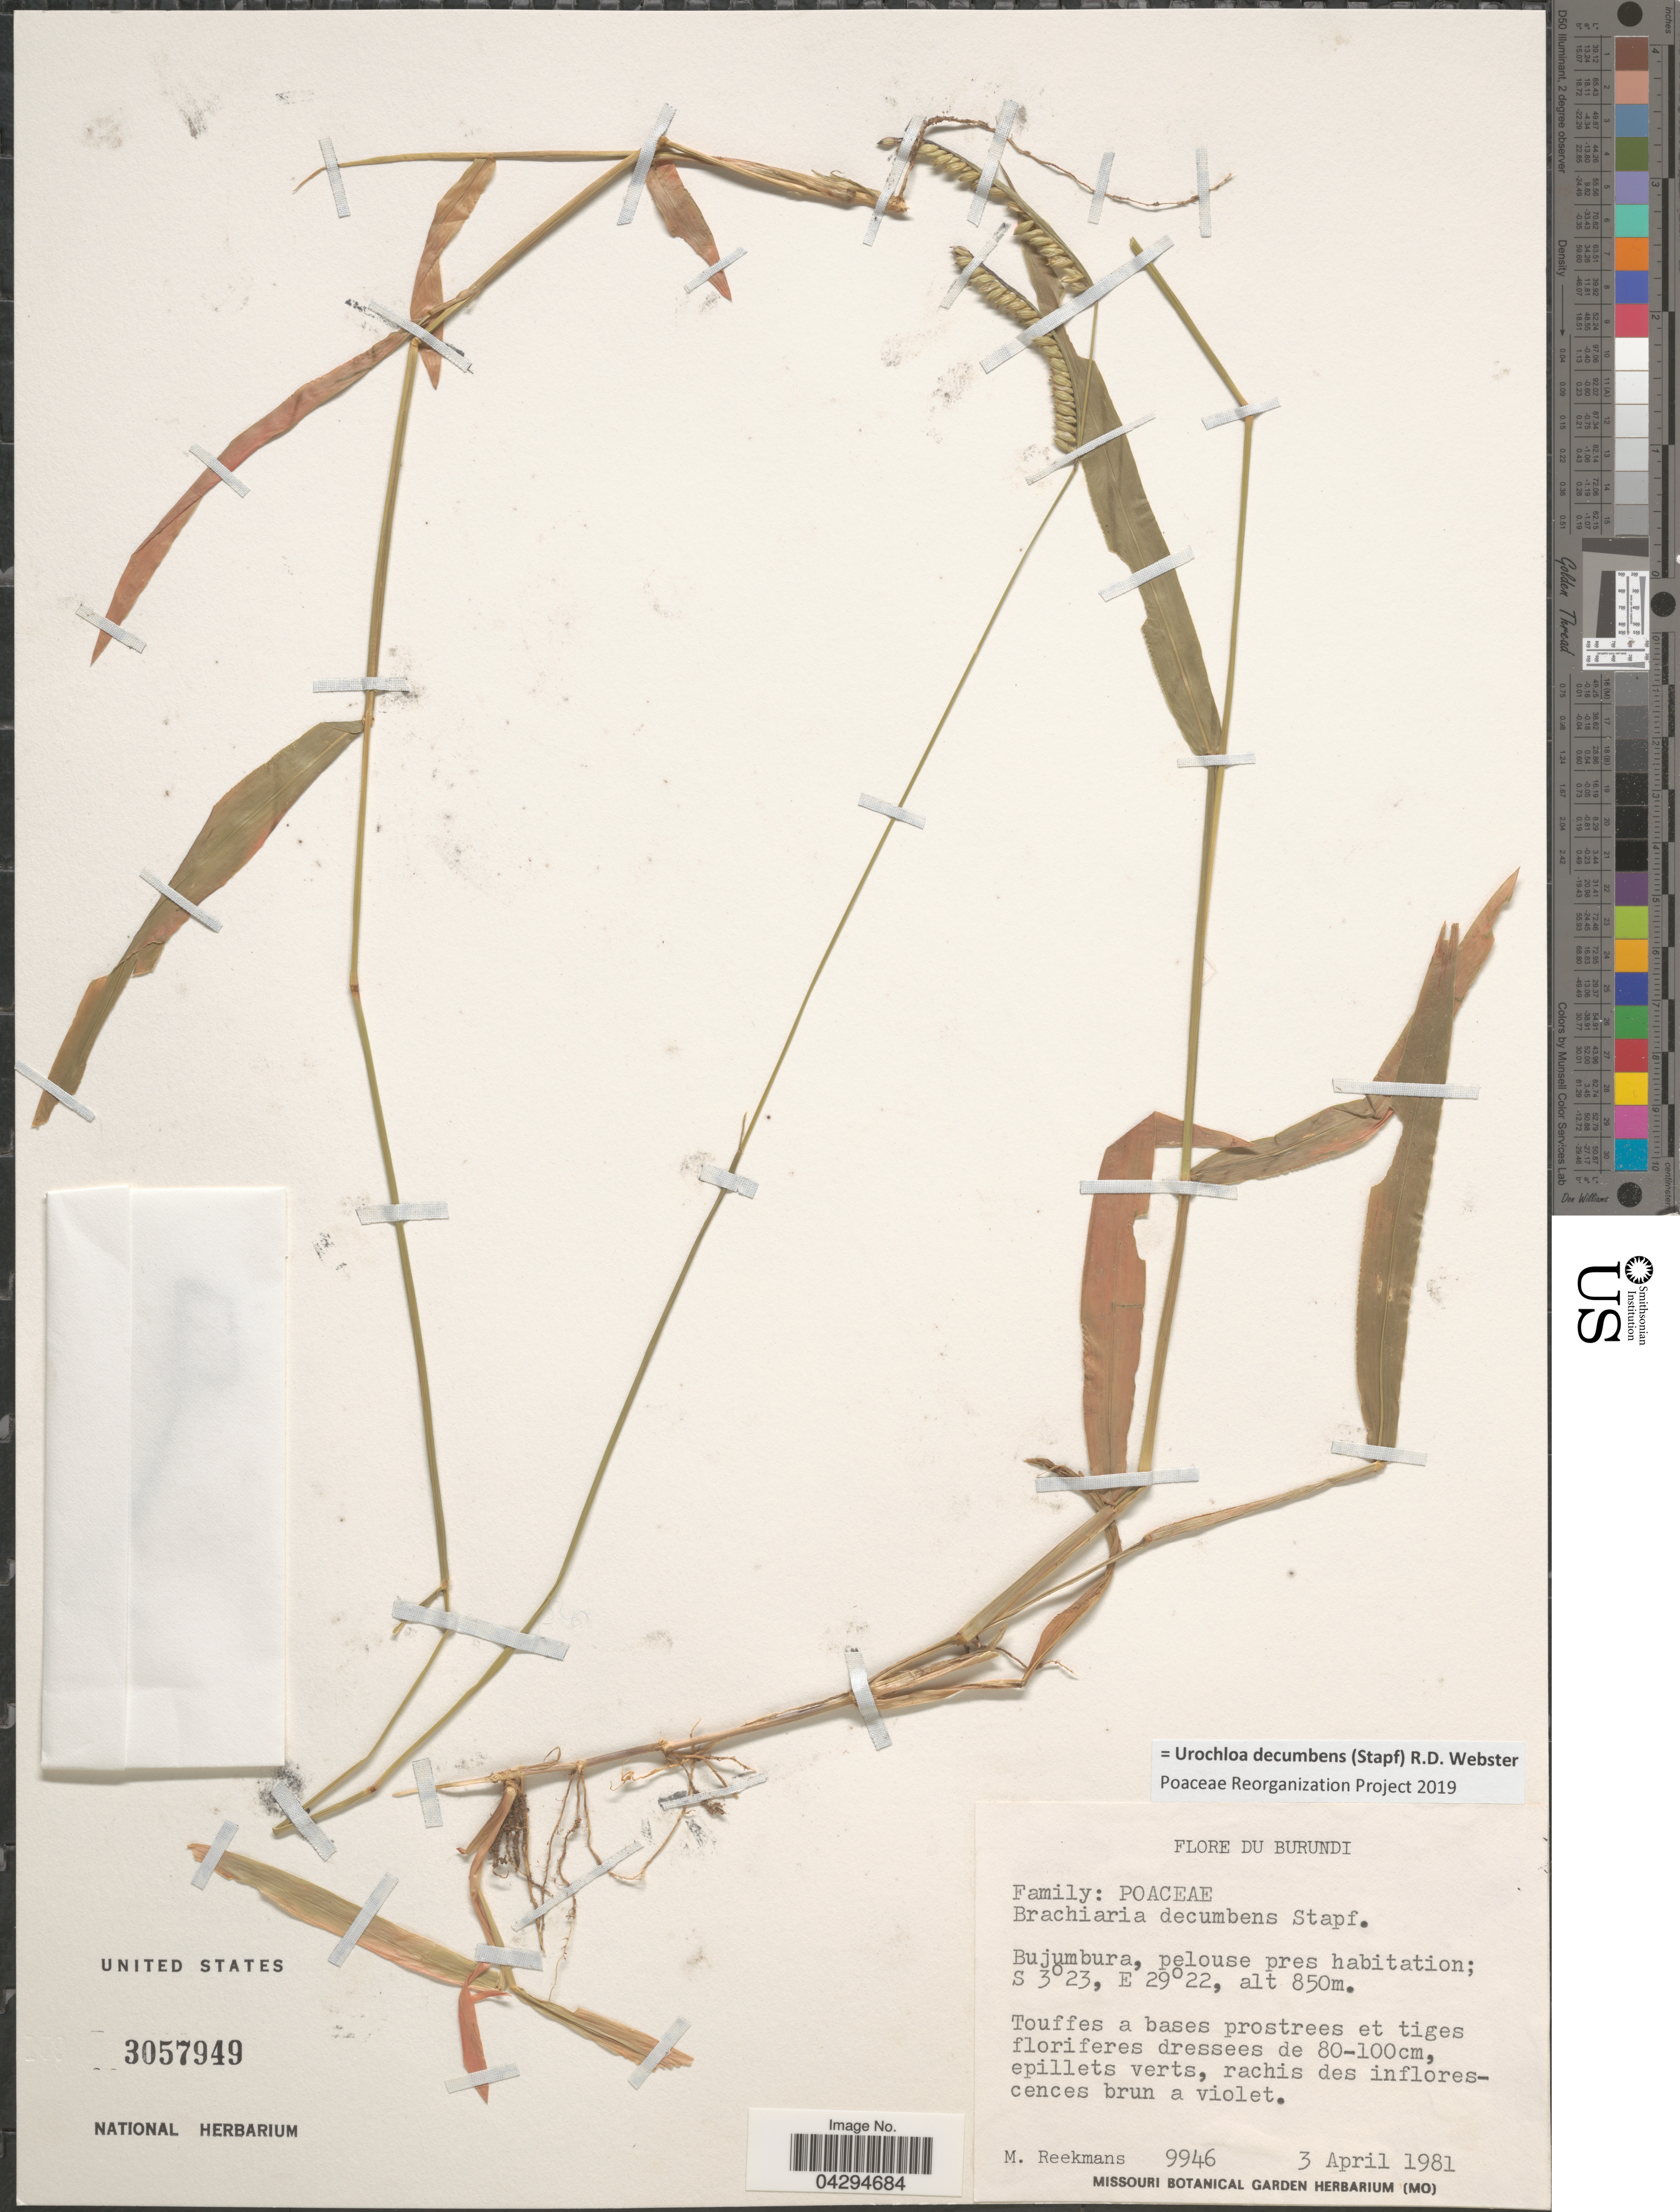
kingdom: Plantae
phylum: Tracheophyta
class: Liliopsida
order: Poales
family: Poaceae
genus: Urochloa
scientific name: Urochloa decumbens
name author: (Stapf) R.D. Webster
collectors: M. Reekmans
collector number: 9946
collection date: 1981-04-03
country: Burundi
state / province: Bujumura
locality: Bujumbura, pelouse pres habitation.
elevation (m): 850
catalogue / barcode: US 3057949